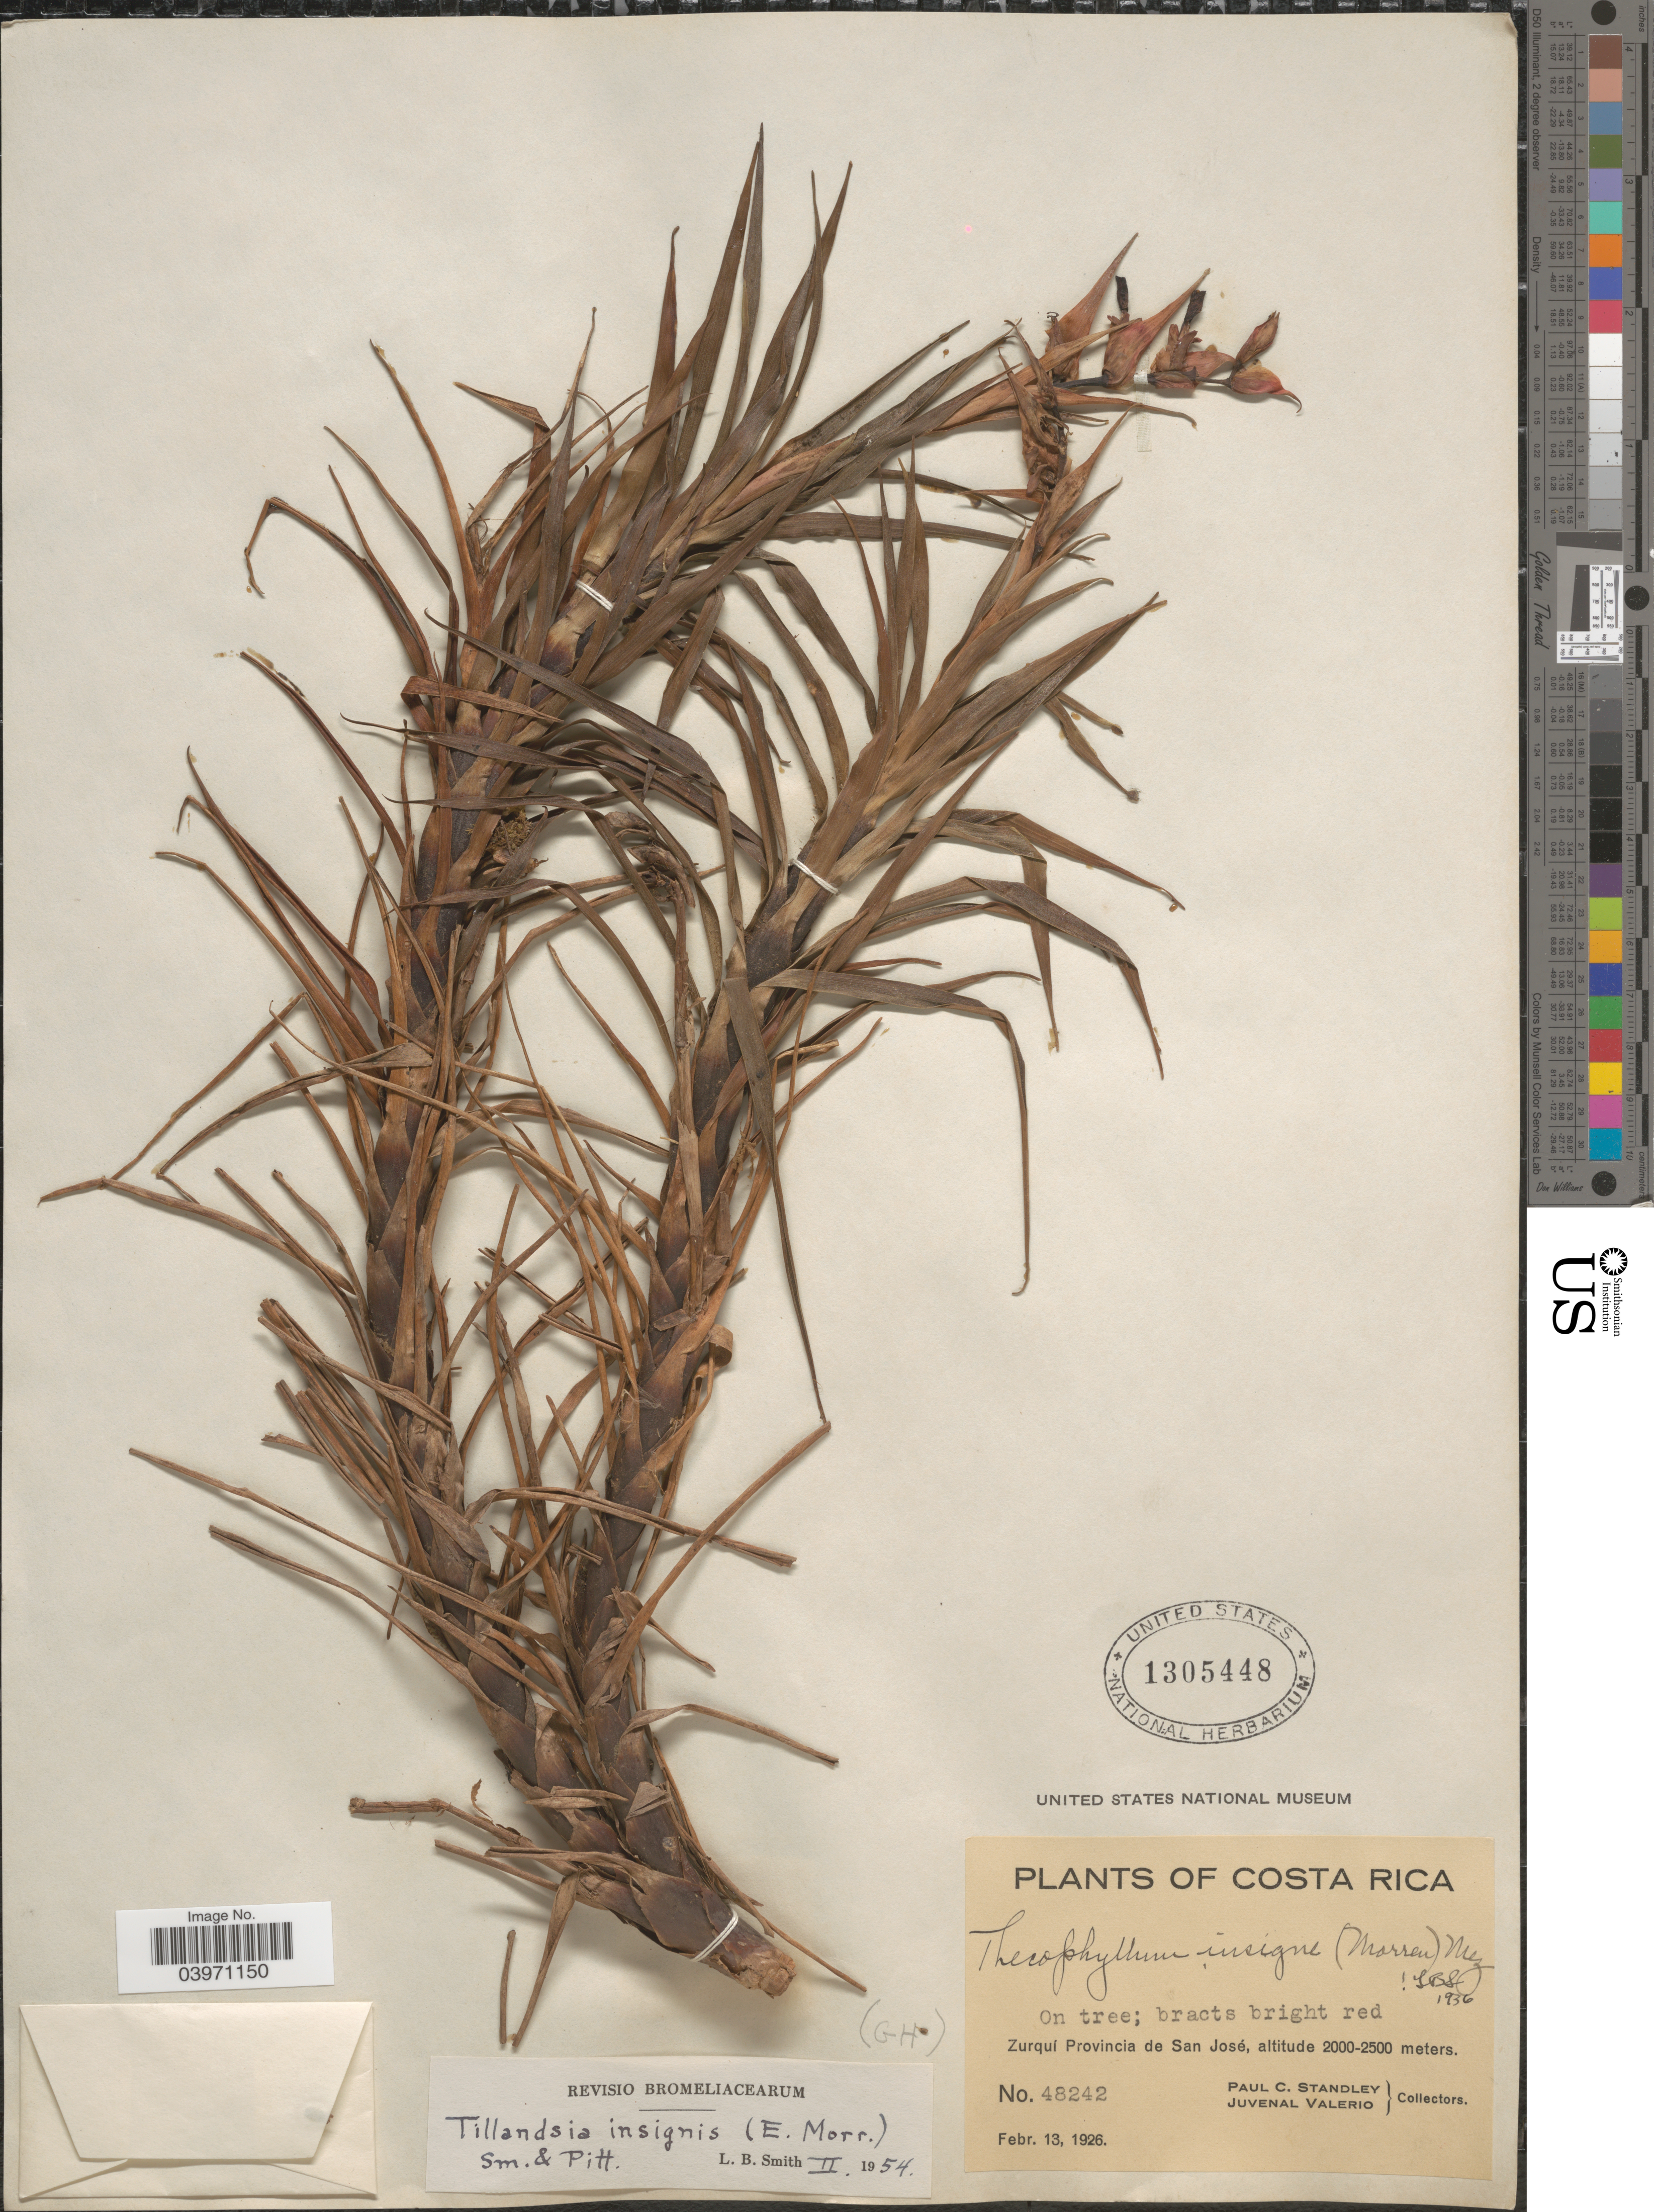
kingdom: Plantae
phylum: Tracheophyta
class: Liliopsida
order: Poales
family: Bromeliaceae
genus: Tillandsia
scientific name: Tillandsia insignis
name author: (Mez) L.B. Sm. & Pittendr.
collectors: P. C. Standley & J. Valerio R.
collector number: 48242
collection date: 1926-02-13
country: Costa Rica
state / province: San José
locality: Zurquí Provincia de San José.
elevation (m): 2000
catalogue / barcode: US 1305448